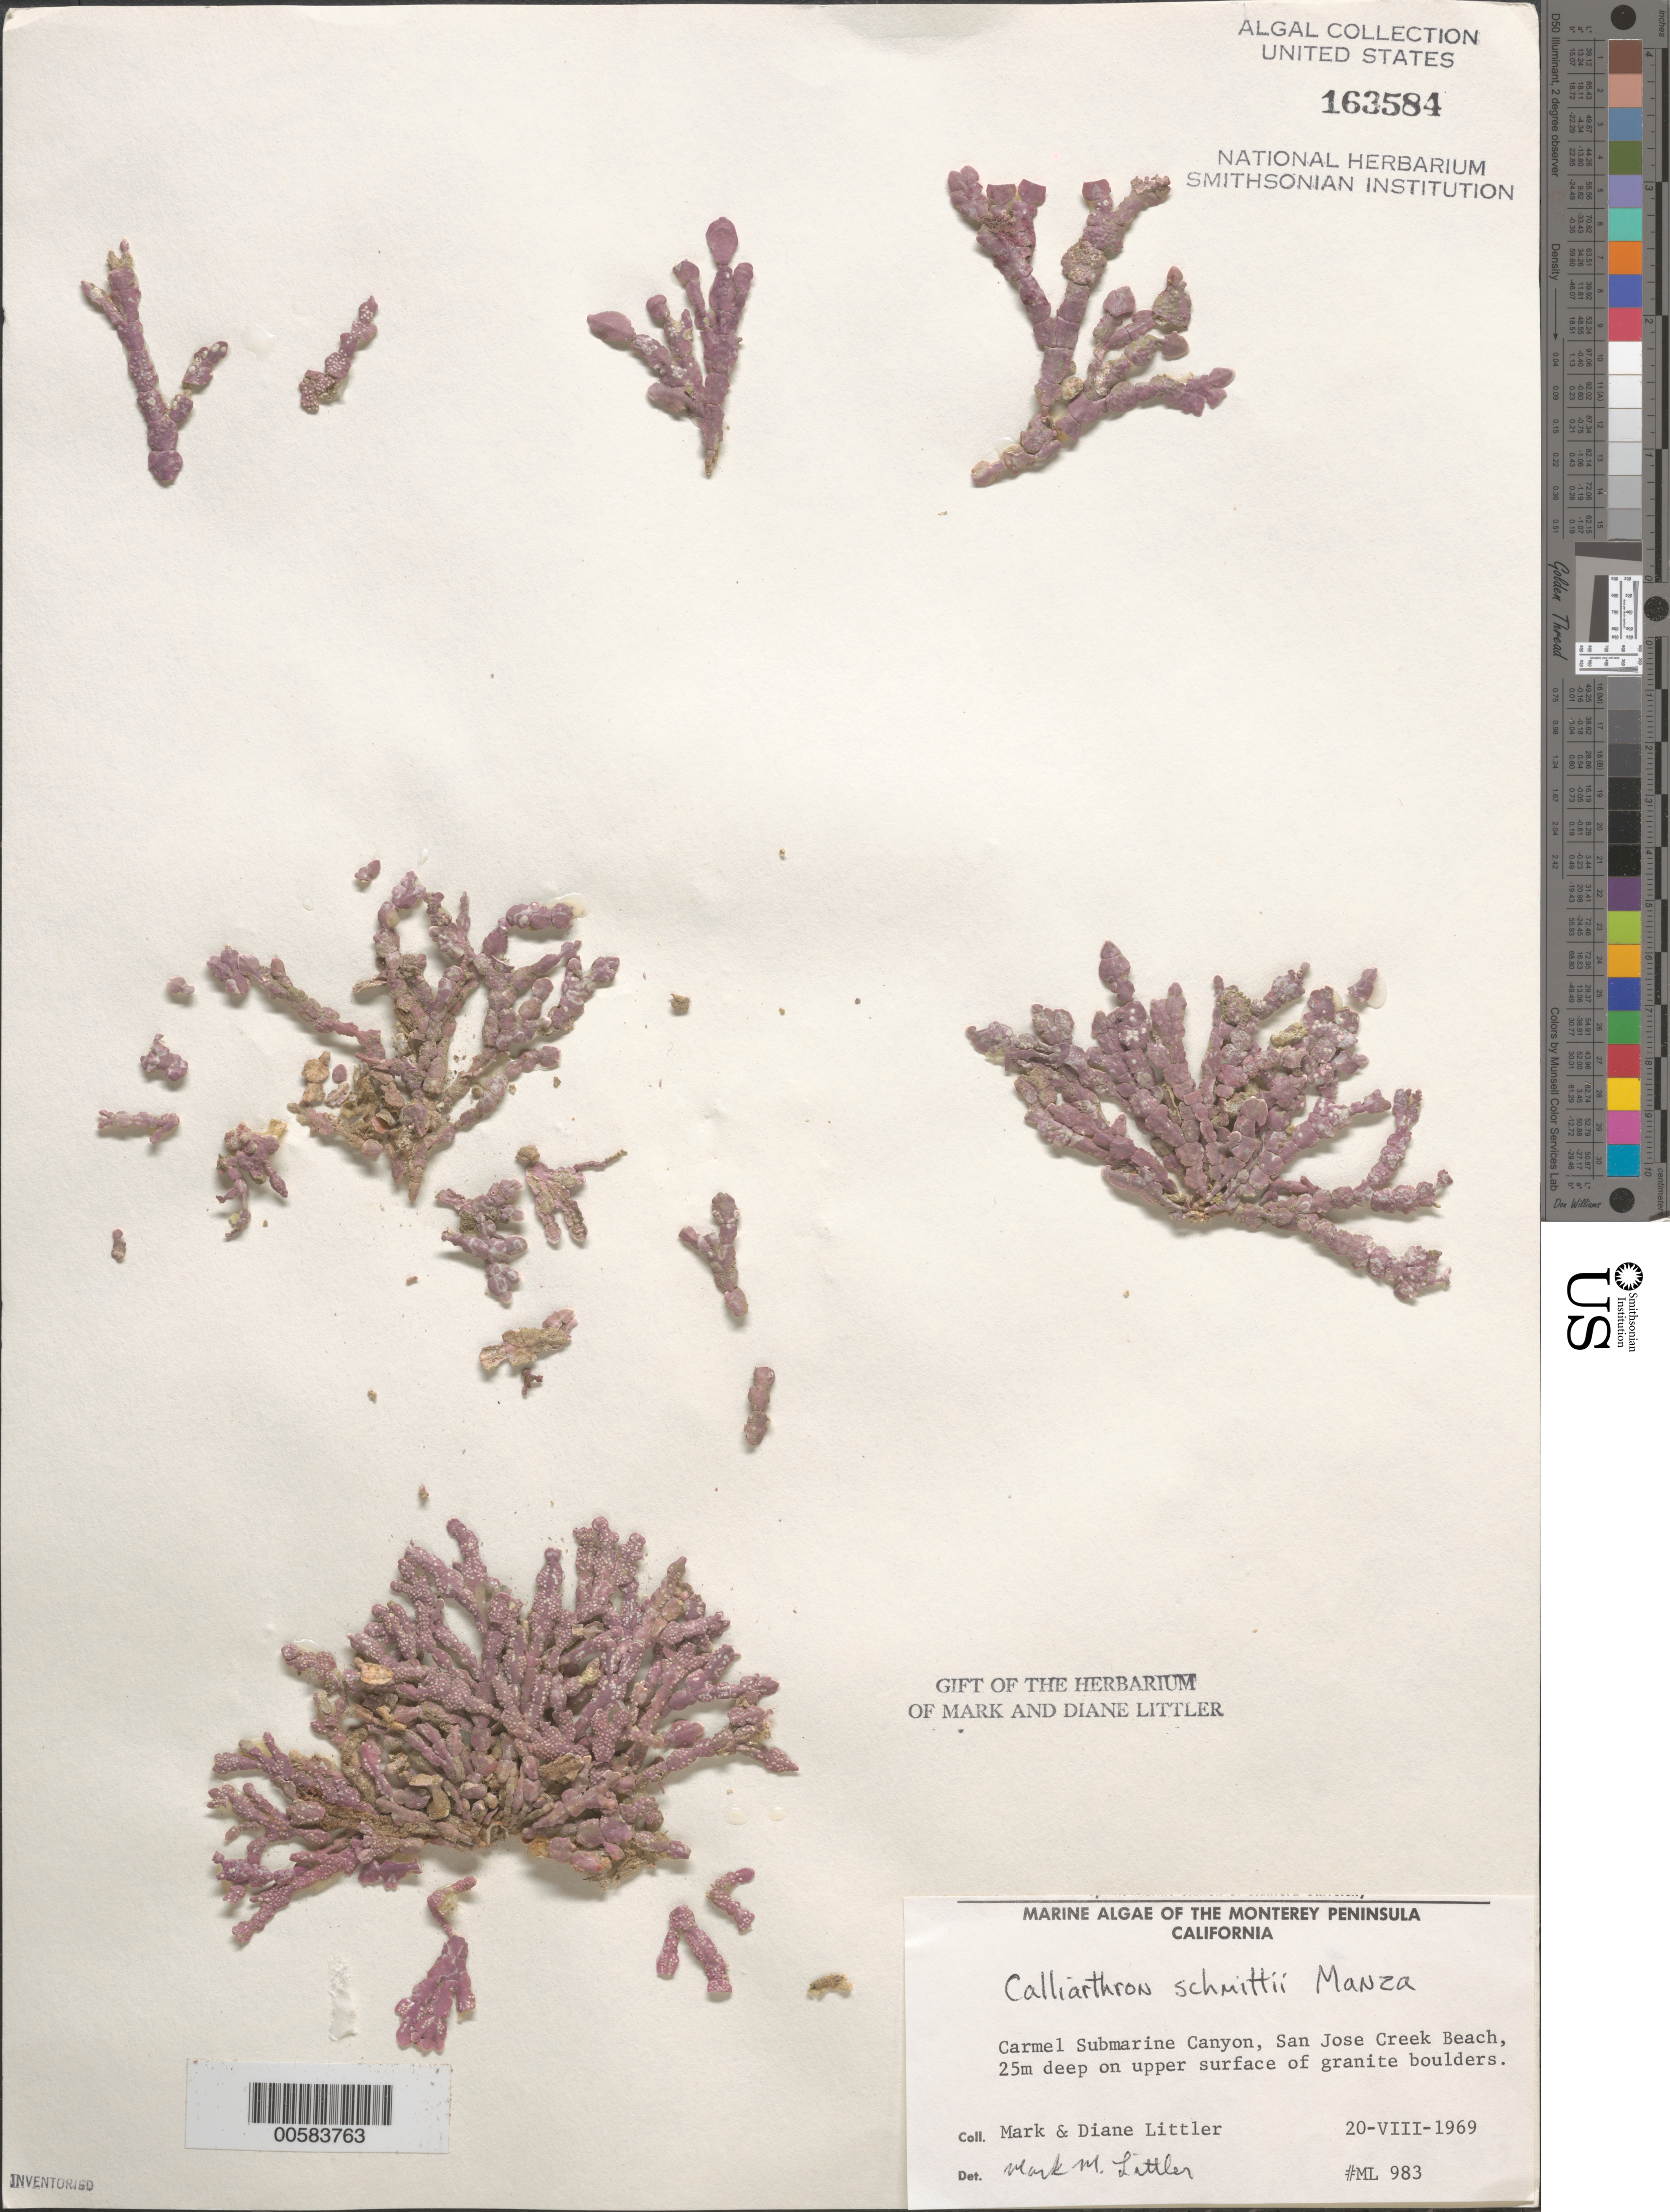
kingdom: Plantae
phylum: Rhodophyta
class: Florideophyceae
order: Corallinales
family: Corallinaceae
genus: Bossiella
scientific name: Bossiella schmittii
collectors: M. M. Littler & D. S. Littler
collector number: ML 983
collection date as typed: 20 Aug 1969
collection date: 1969-08-20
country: United States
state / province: California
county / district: Monterey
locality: Carmel Submarine Canyon, San Jose Creek Beach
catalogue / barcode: US 163584